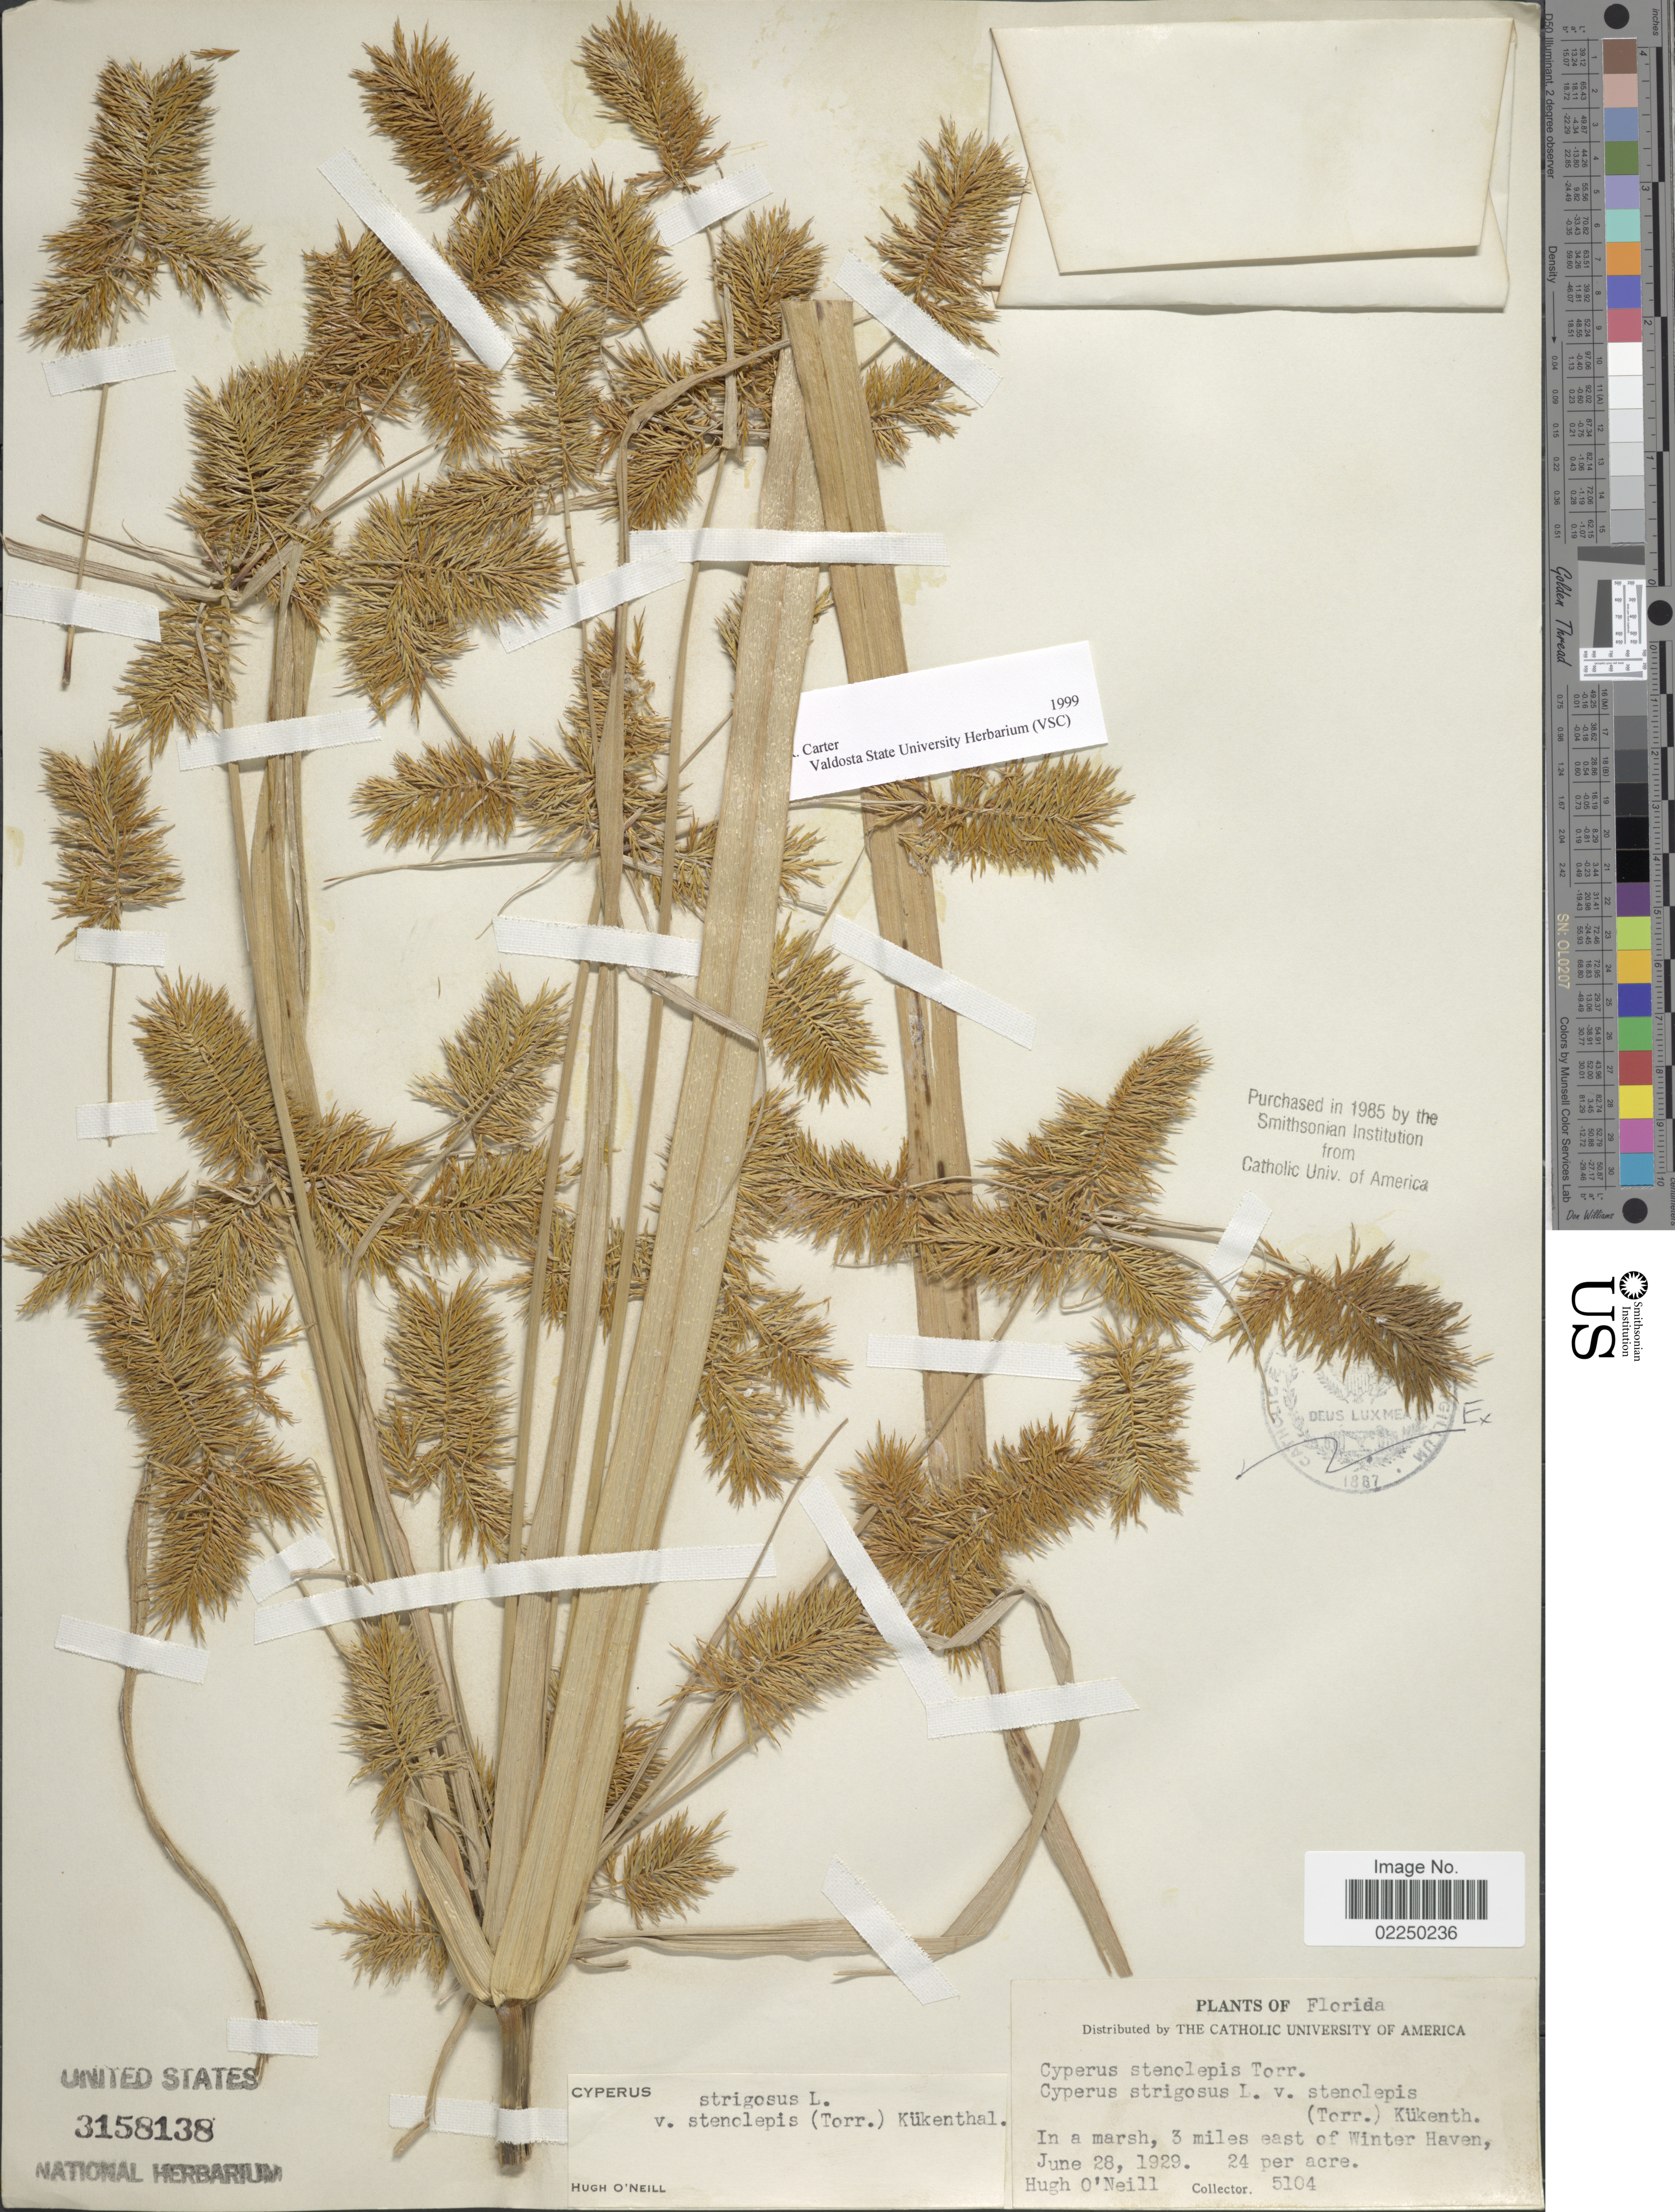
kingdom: Plantae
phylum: Tracheophyta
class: Liliopsida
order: Poales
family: Cyperaceae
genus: Cyperus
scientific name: Cyperus strigosus L.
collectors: H. O'Neill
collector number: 5104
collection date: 1929-06-28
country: United States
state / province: Florida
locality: In a marsh, 3 miles east of Winter Haven, 24 per acre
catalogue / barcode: US 3158138